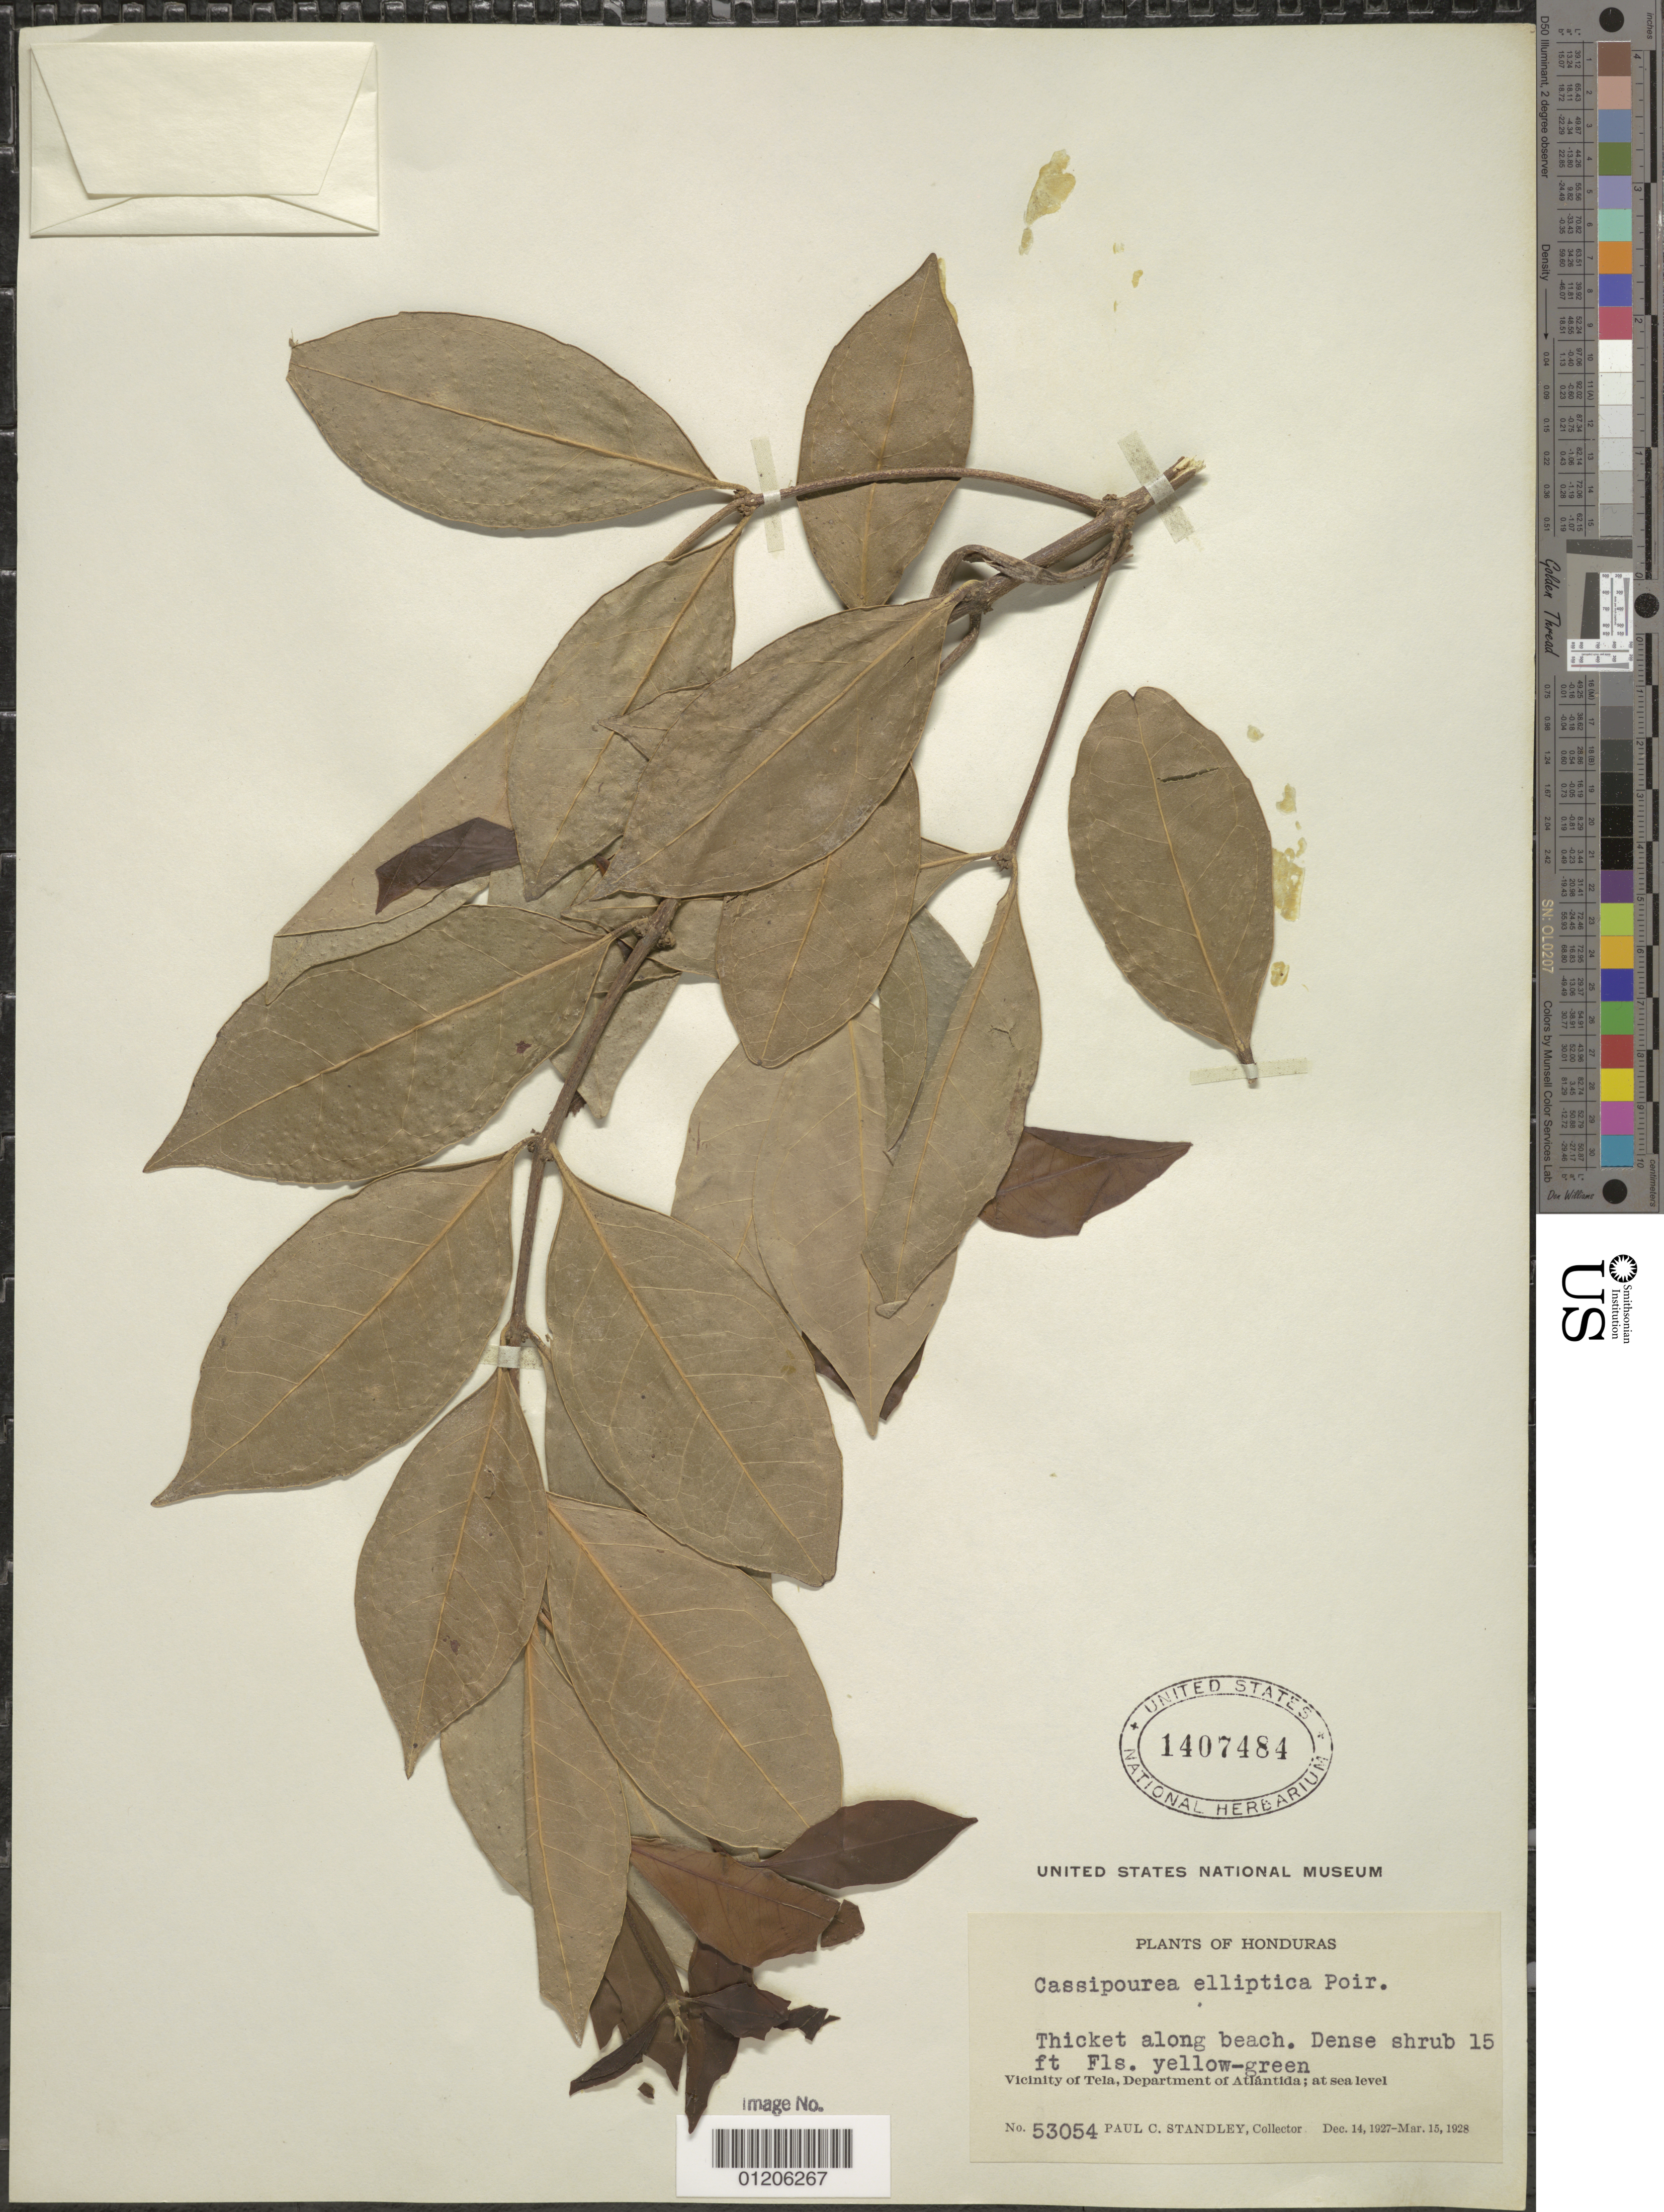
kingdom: Plantae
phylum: Tracheophyta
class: Magnoliopsida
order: Malpighiales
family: Rhizophoraceae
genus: Cassipourea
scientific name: Cassipourea elliptica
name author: (Sw.) Poir.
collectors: P. C. Standley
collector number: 53054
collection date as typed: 14 Dec 1927 to 15 Mar 1927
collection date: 1927-03-15/1927-12-14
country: Honduras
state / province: Atlántida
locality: Vicinity of Tela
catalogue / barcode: US 1407484